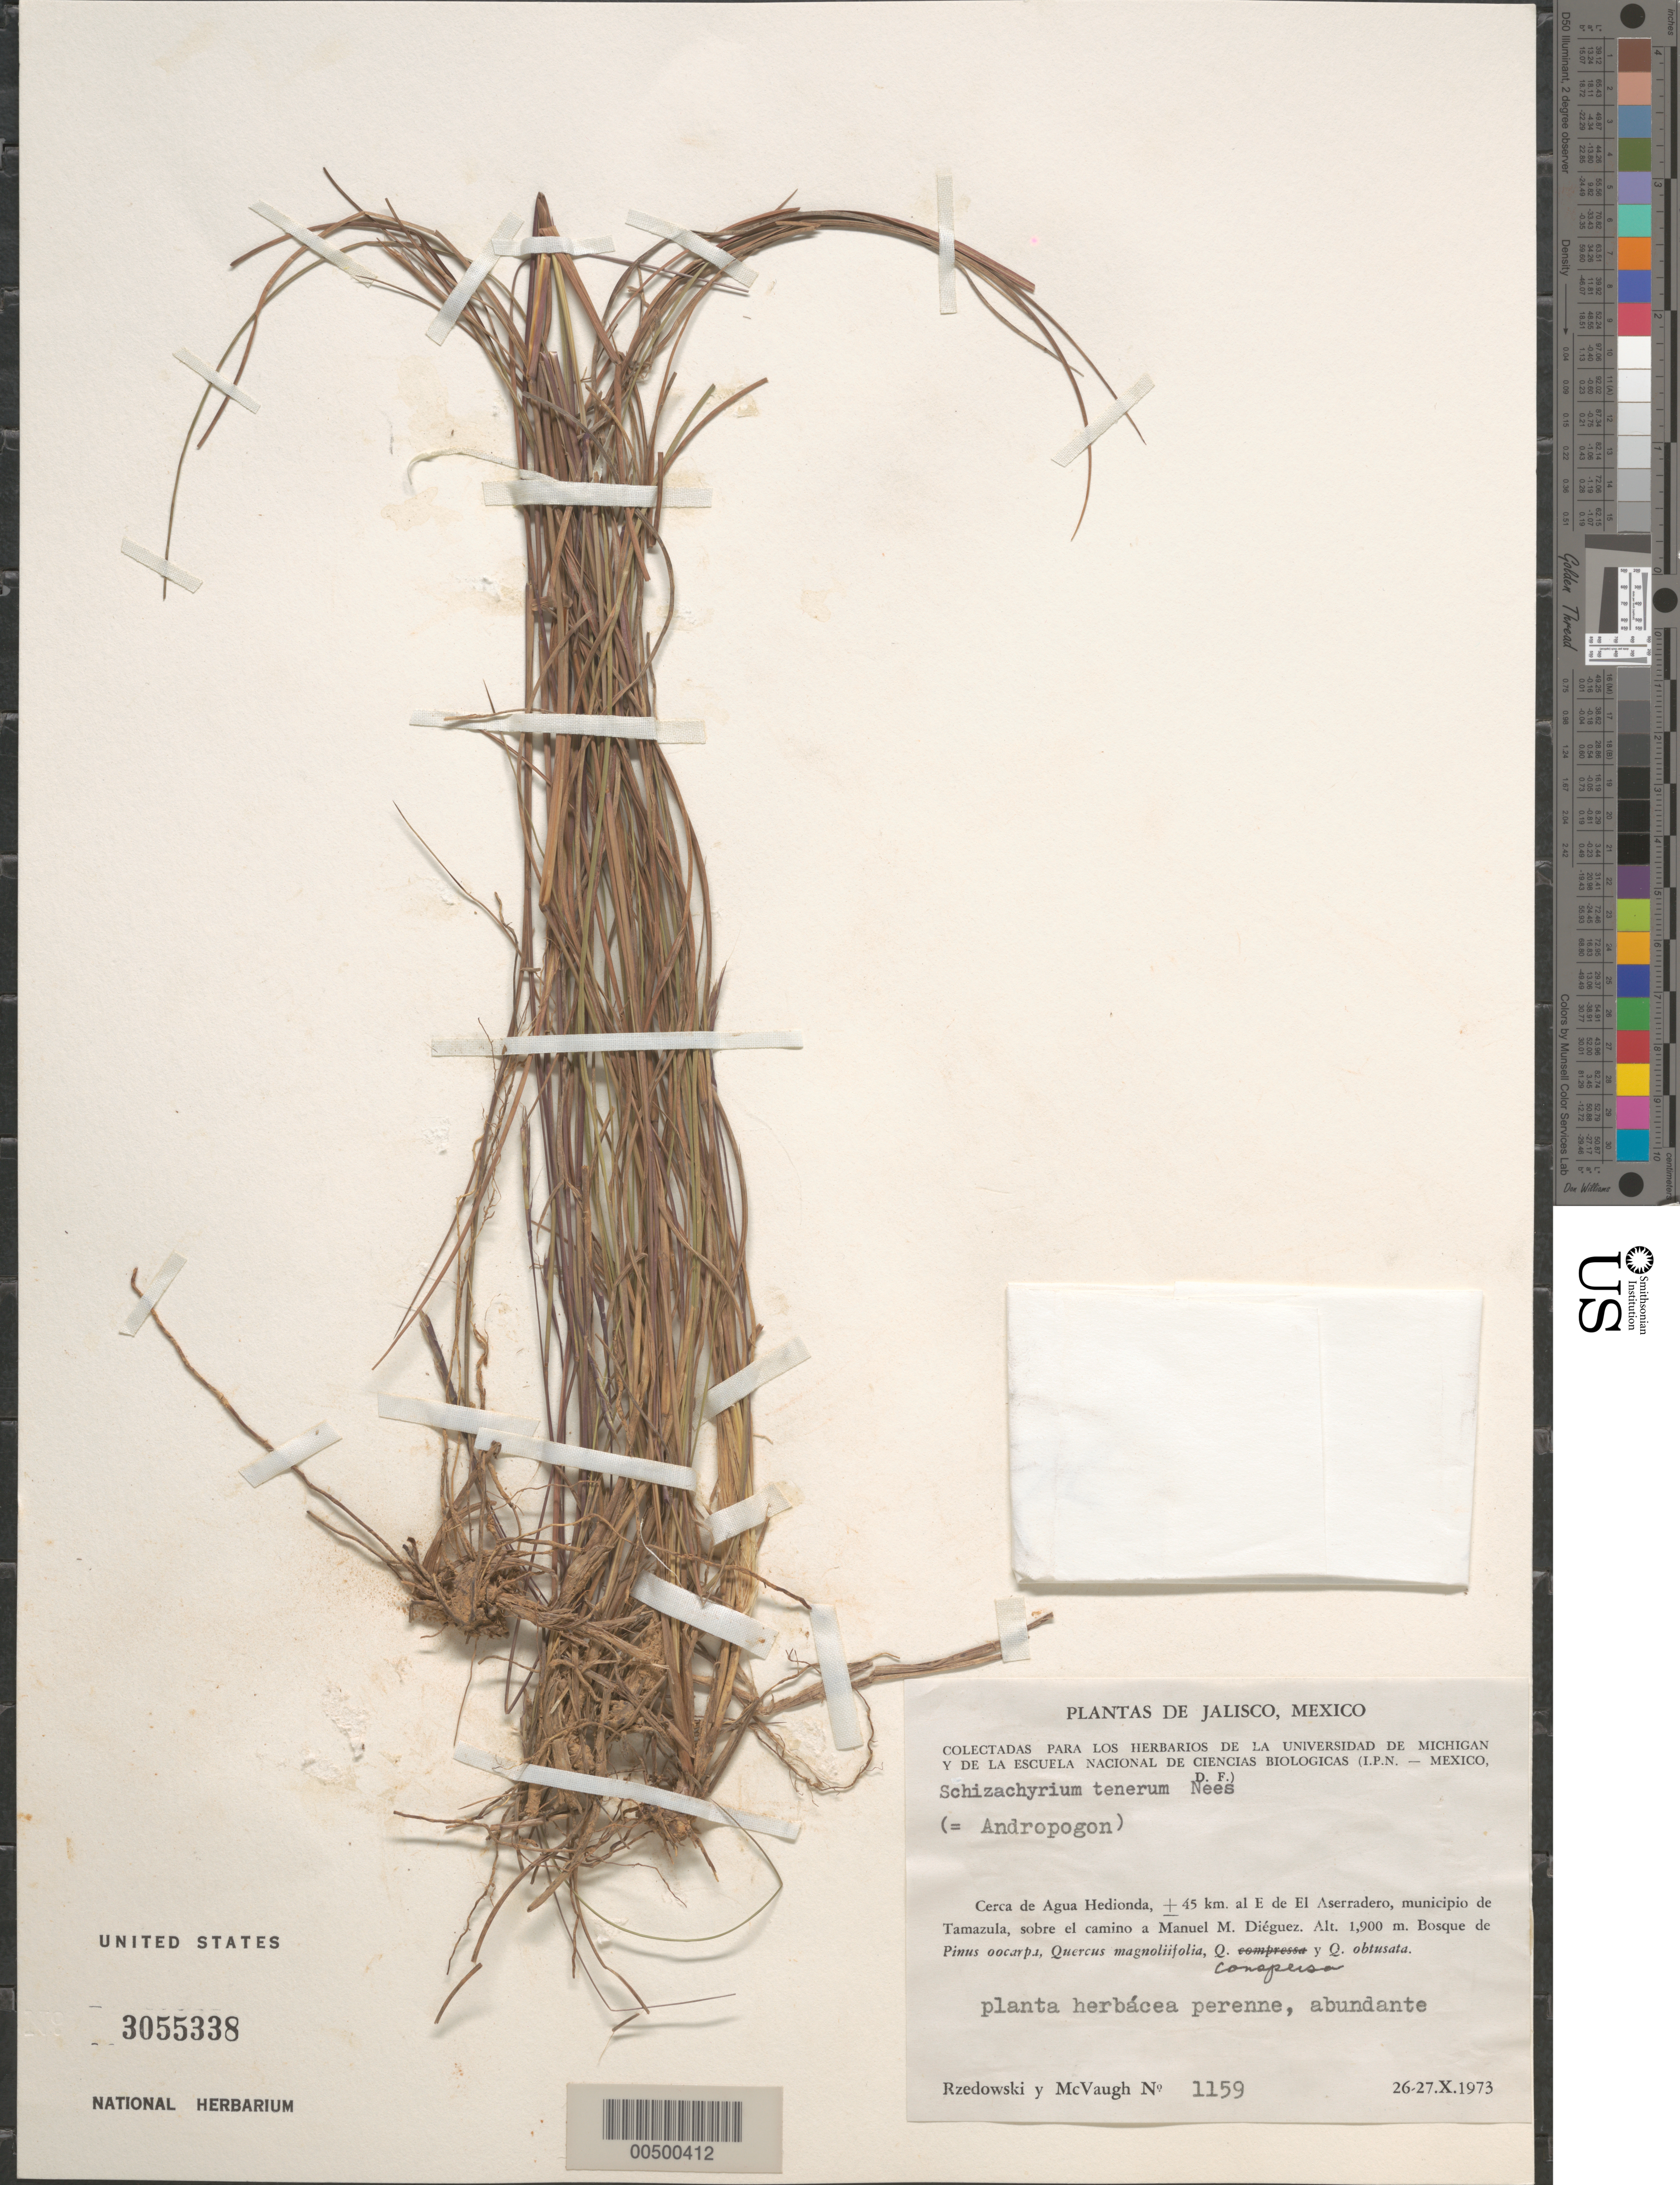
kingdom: Plantae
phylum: Tracheophyta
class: Liliopsida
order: Poales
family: Poaceae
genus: Schizachyrium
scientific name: Schizachyrium tenerum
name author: Nees in Mart.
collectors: R. McVaugh & J. Rzedowski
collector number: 1159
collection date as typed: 26 Oct 1973 to 27 Oct 1973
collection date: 1973-10-26/1973-10-27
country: Mexico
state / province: Jalisco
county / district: Tamazula de Gordiano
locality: Near Agua Hedionda, 45 km E of El Aserradero, along rd to Manuel M. Diéguez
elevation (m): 1900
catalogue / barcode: US 3055338